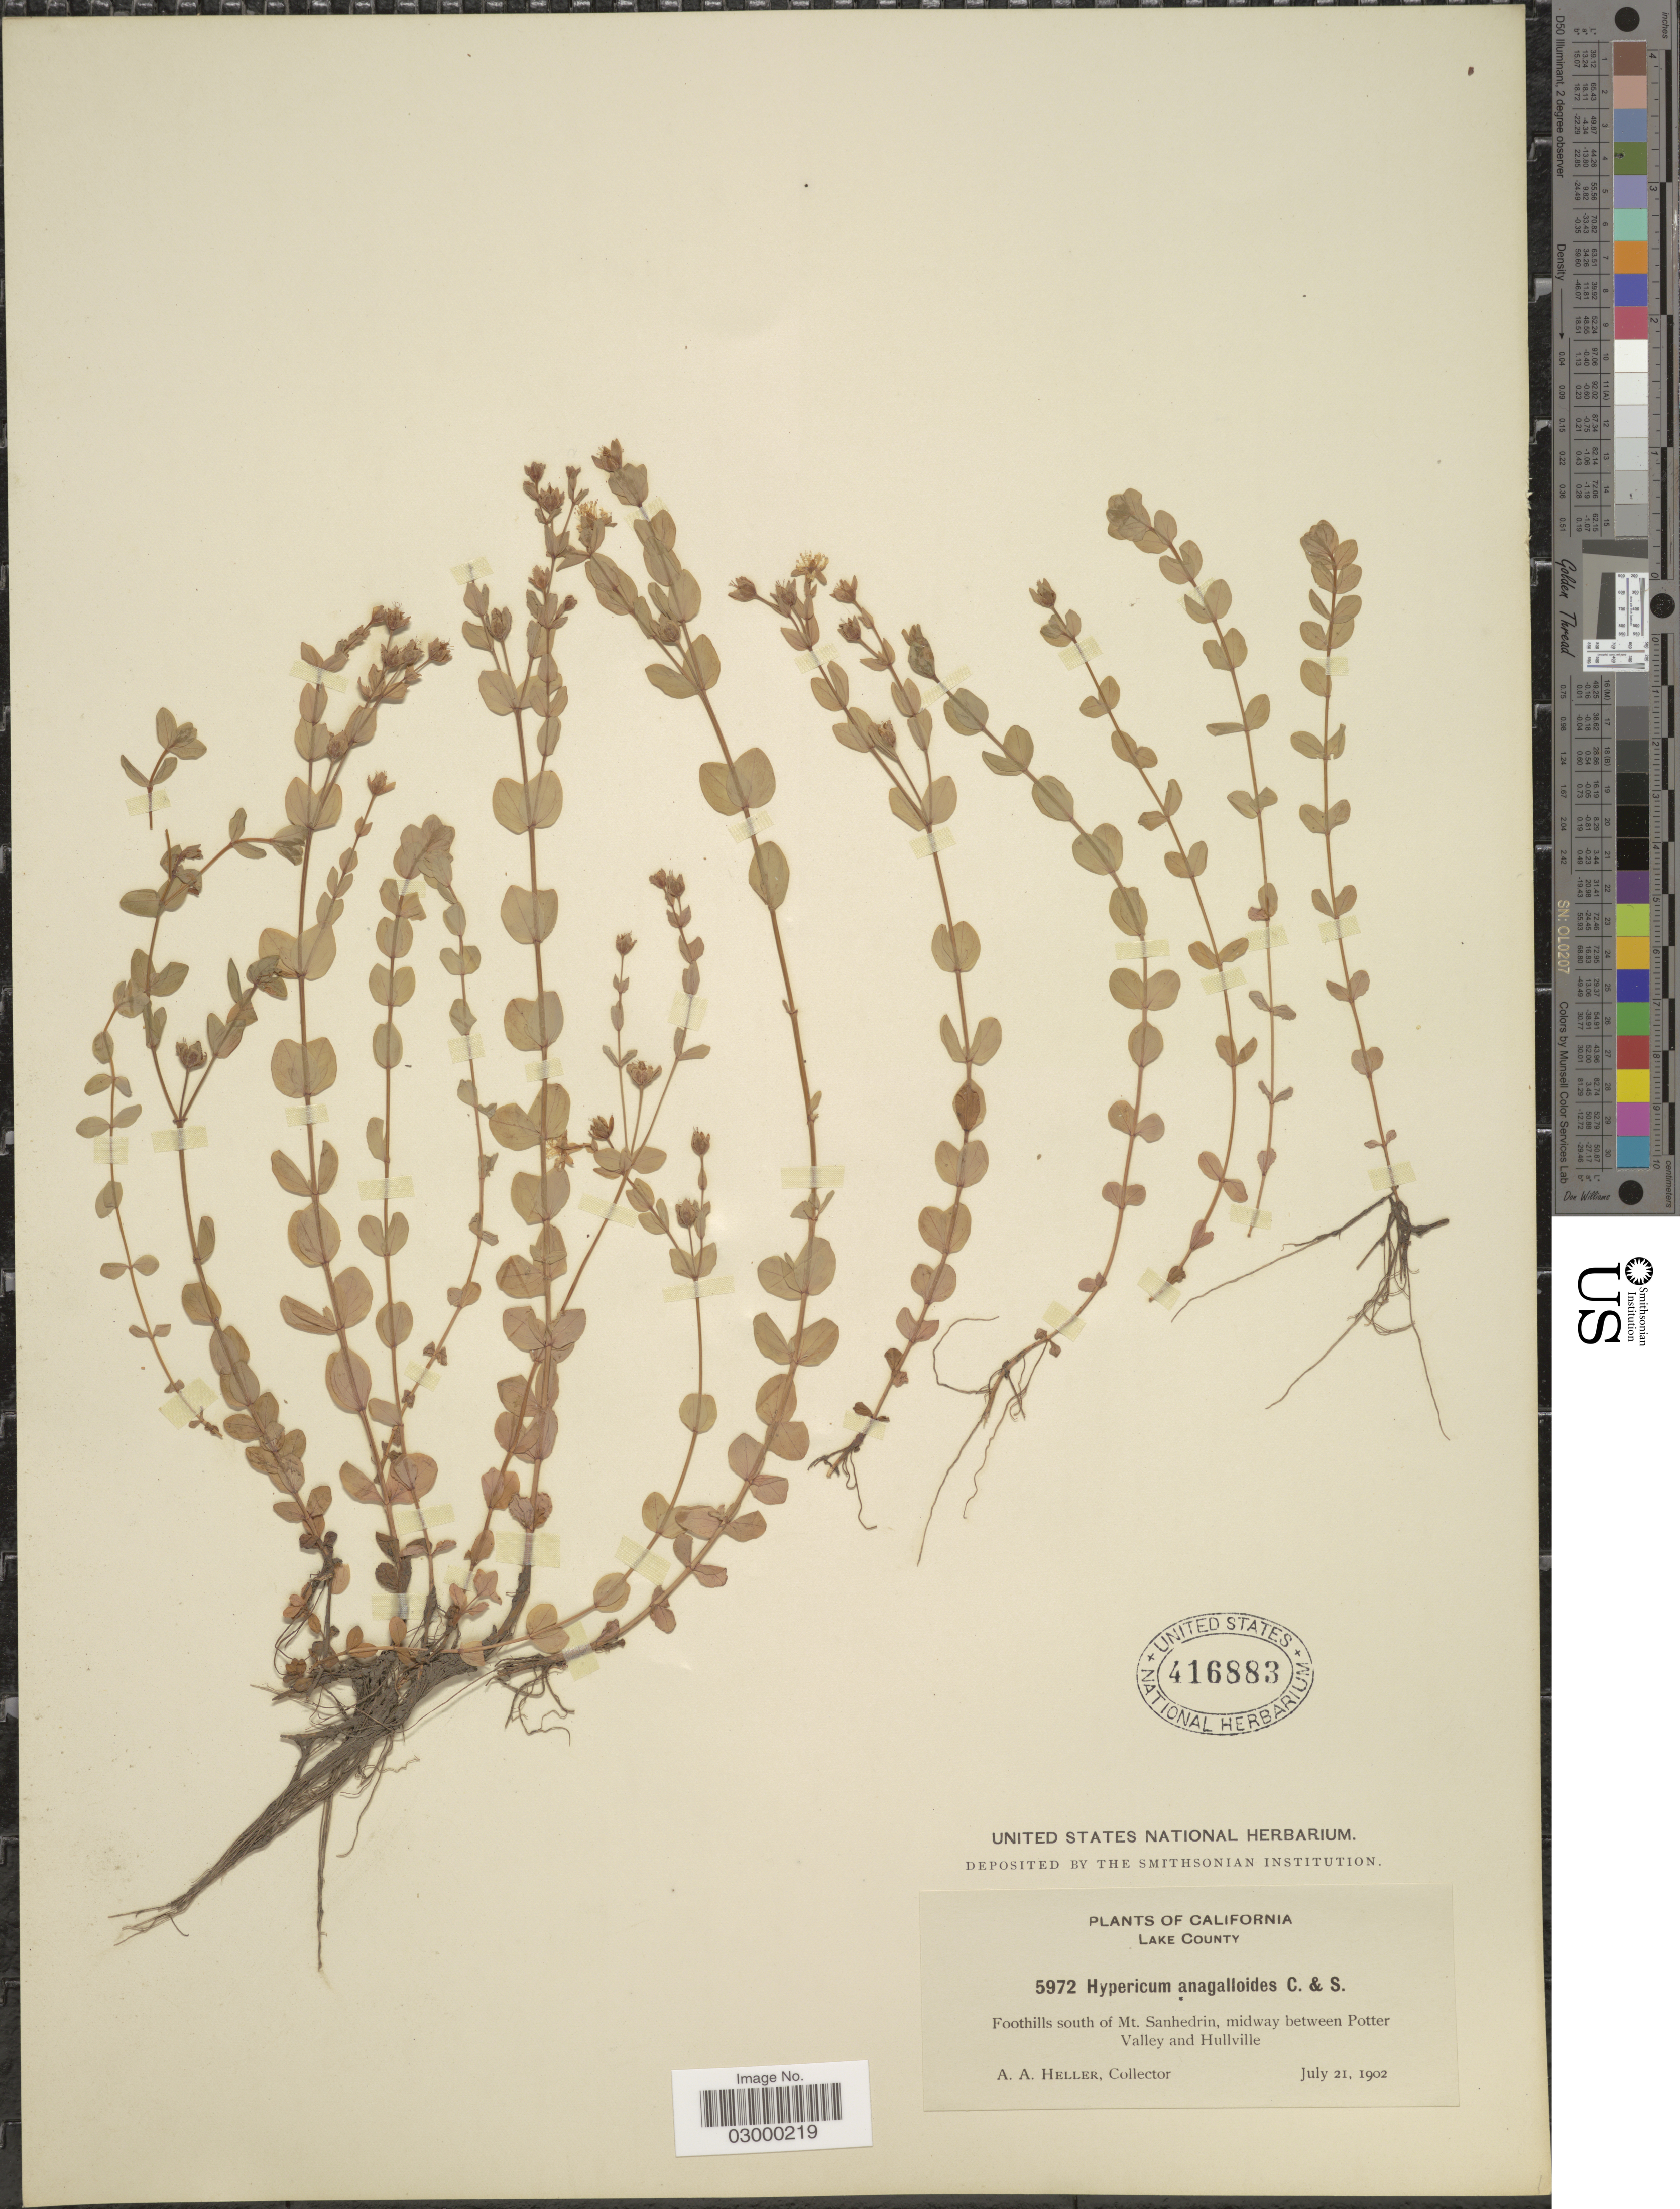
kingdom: Plantae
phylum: Tracheophyta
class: Magnoliopsida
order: Malpighiales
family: Hypericaceae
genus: Hypericum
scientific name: Hypericum anagalloides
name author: Cham. & Schltdl.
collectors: A. A. Heller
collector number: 5972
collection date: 1902-07-21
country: United States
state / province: California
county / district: Lake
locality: Lake County, Foothills south of Mt. Sanhedrin, midway between Potter Valley and Hullville.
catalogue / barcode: US 416883